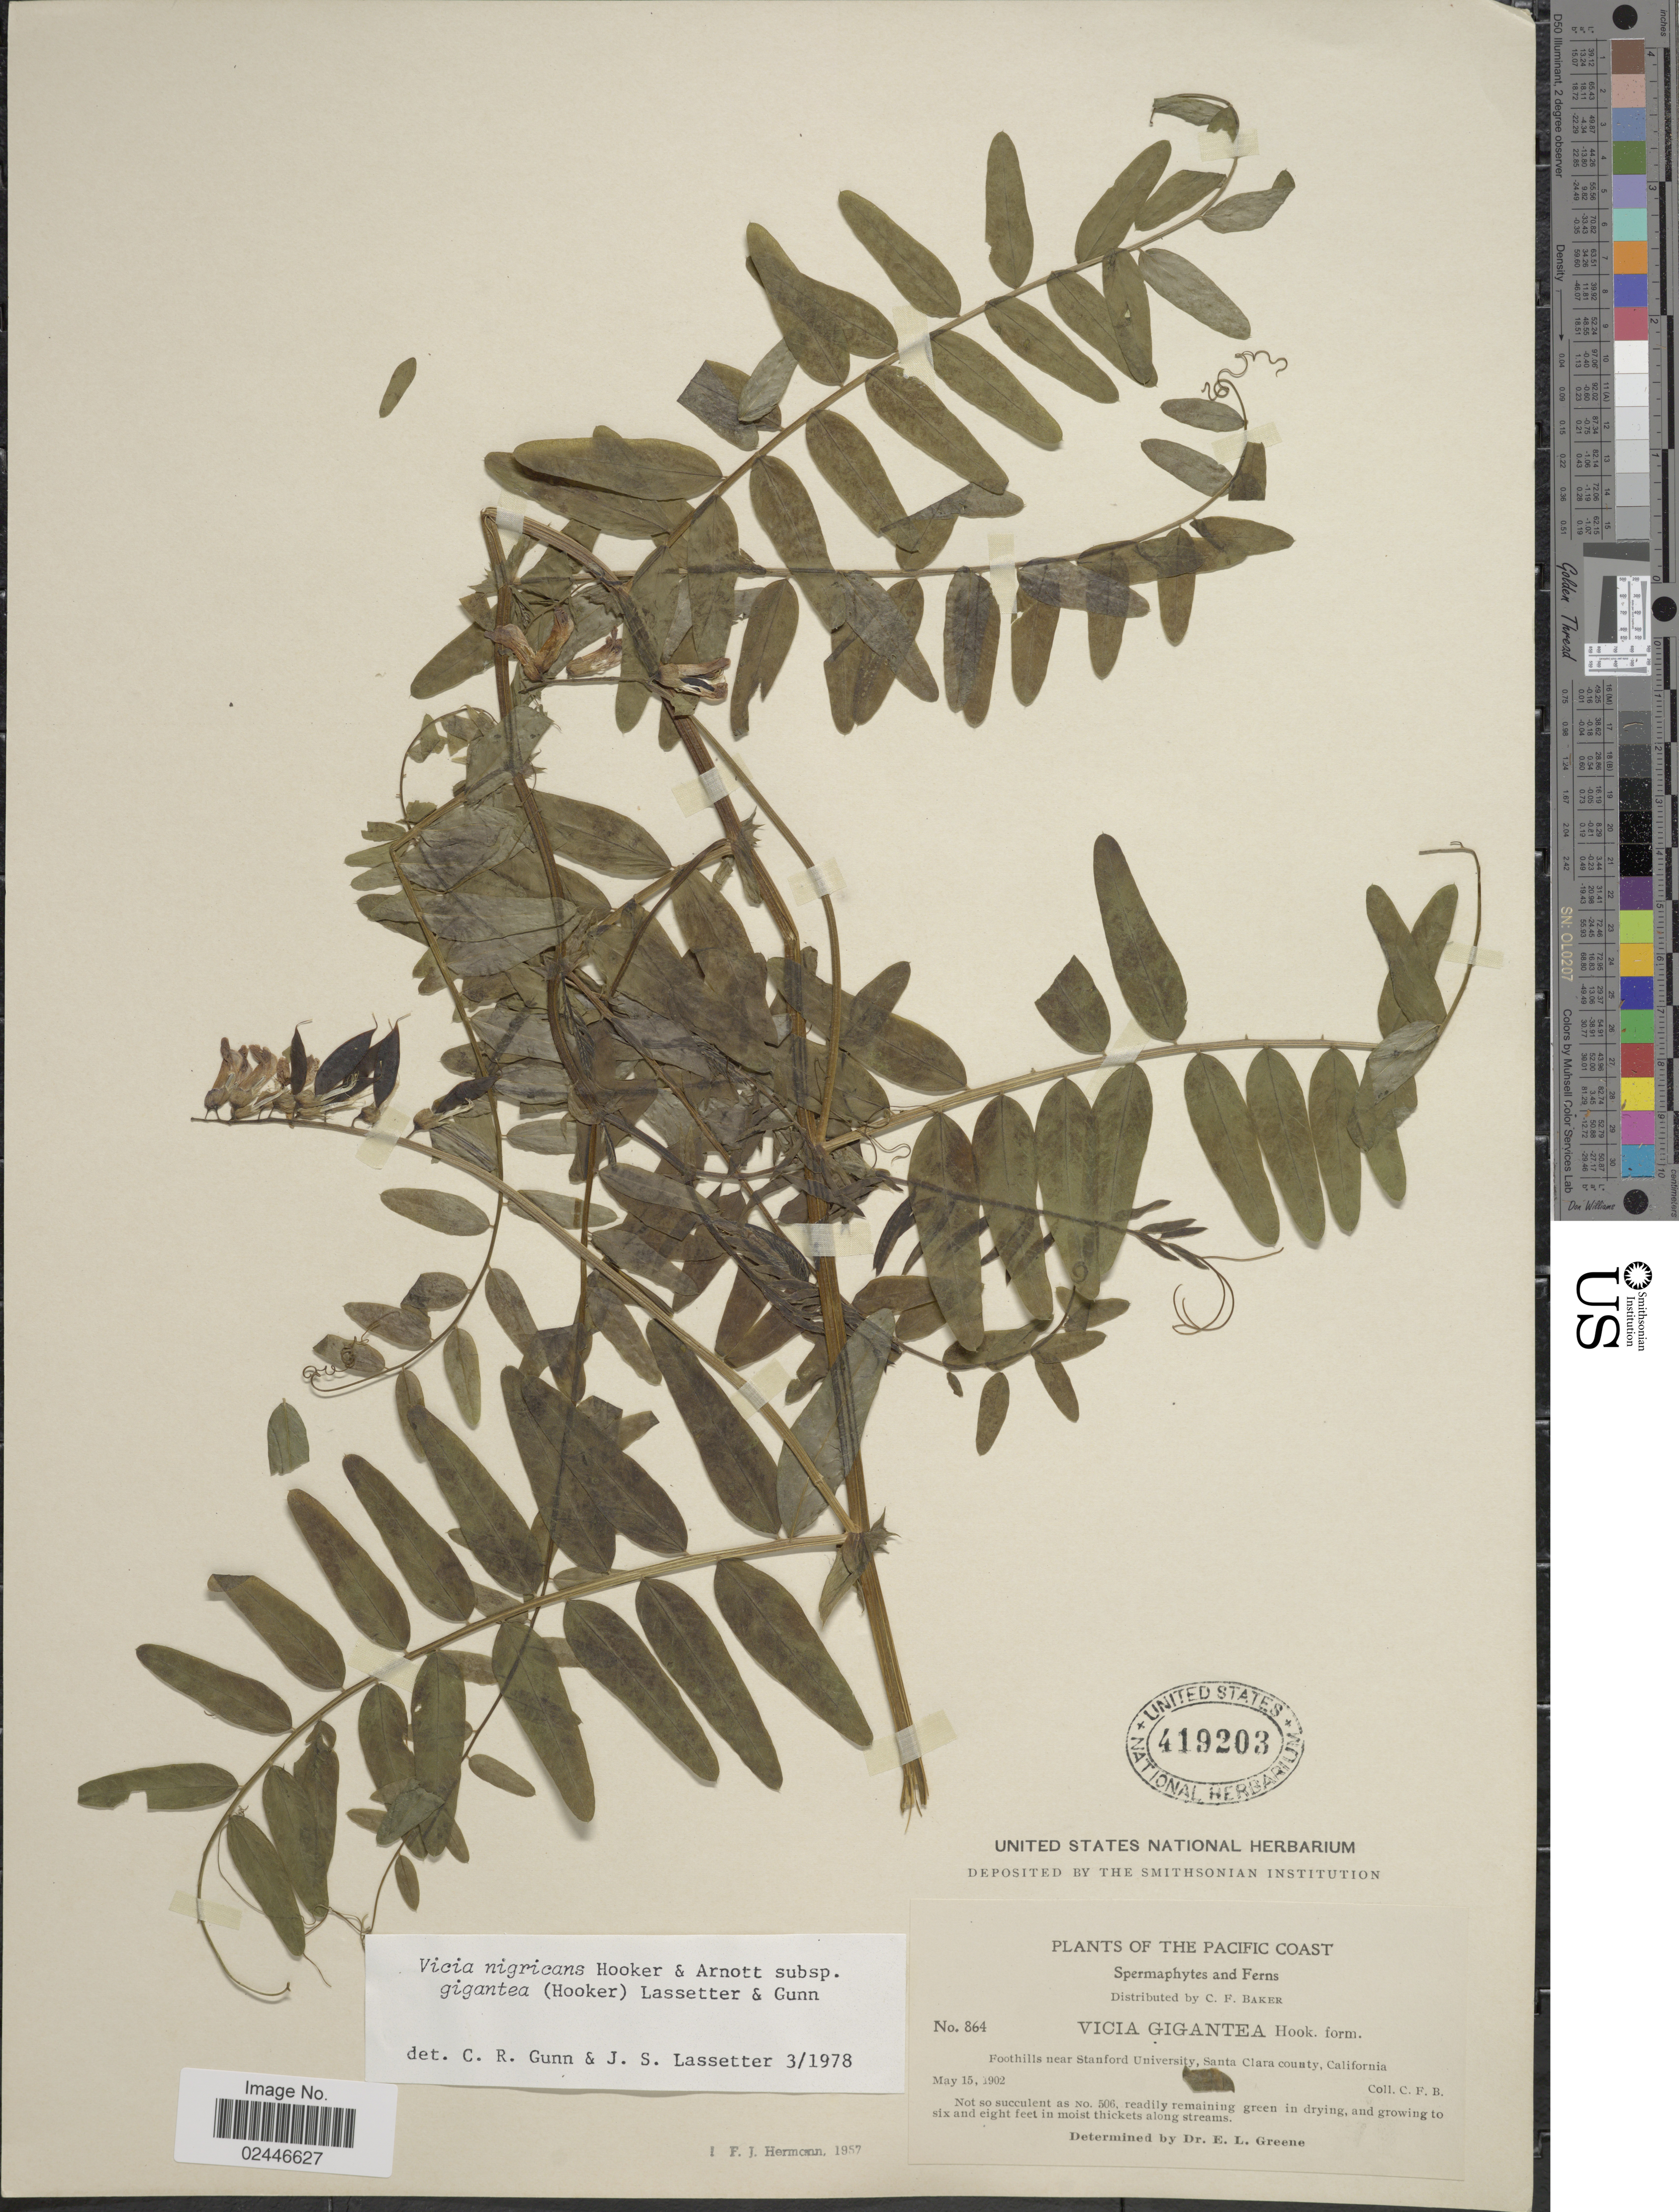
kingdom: Plantae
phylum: Tracheophyta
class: Magnoliopsida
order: Fabales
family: Fabaceae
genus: Vicia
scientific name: Vicia nigricans subsp. gigantea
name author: Hook. & Arn.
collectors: C. F. Baker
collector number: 864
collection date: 1902-05-15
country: United States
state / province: California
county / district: Santa Clara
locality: The Pacific Coast, foothills near Stanford University, Santa Clara County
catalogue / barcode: US 419203